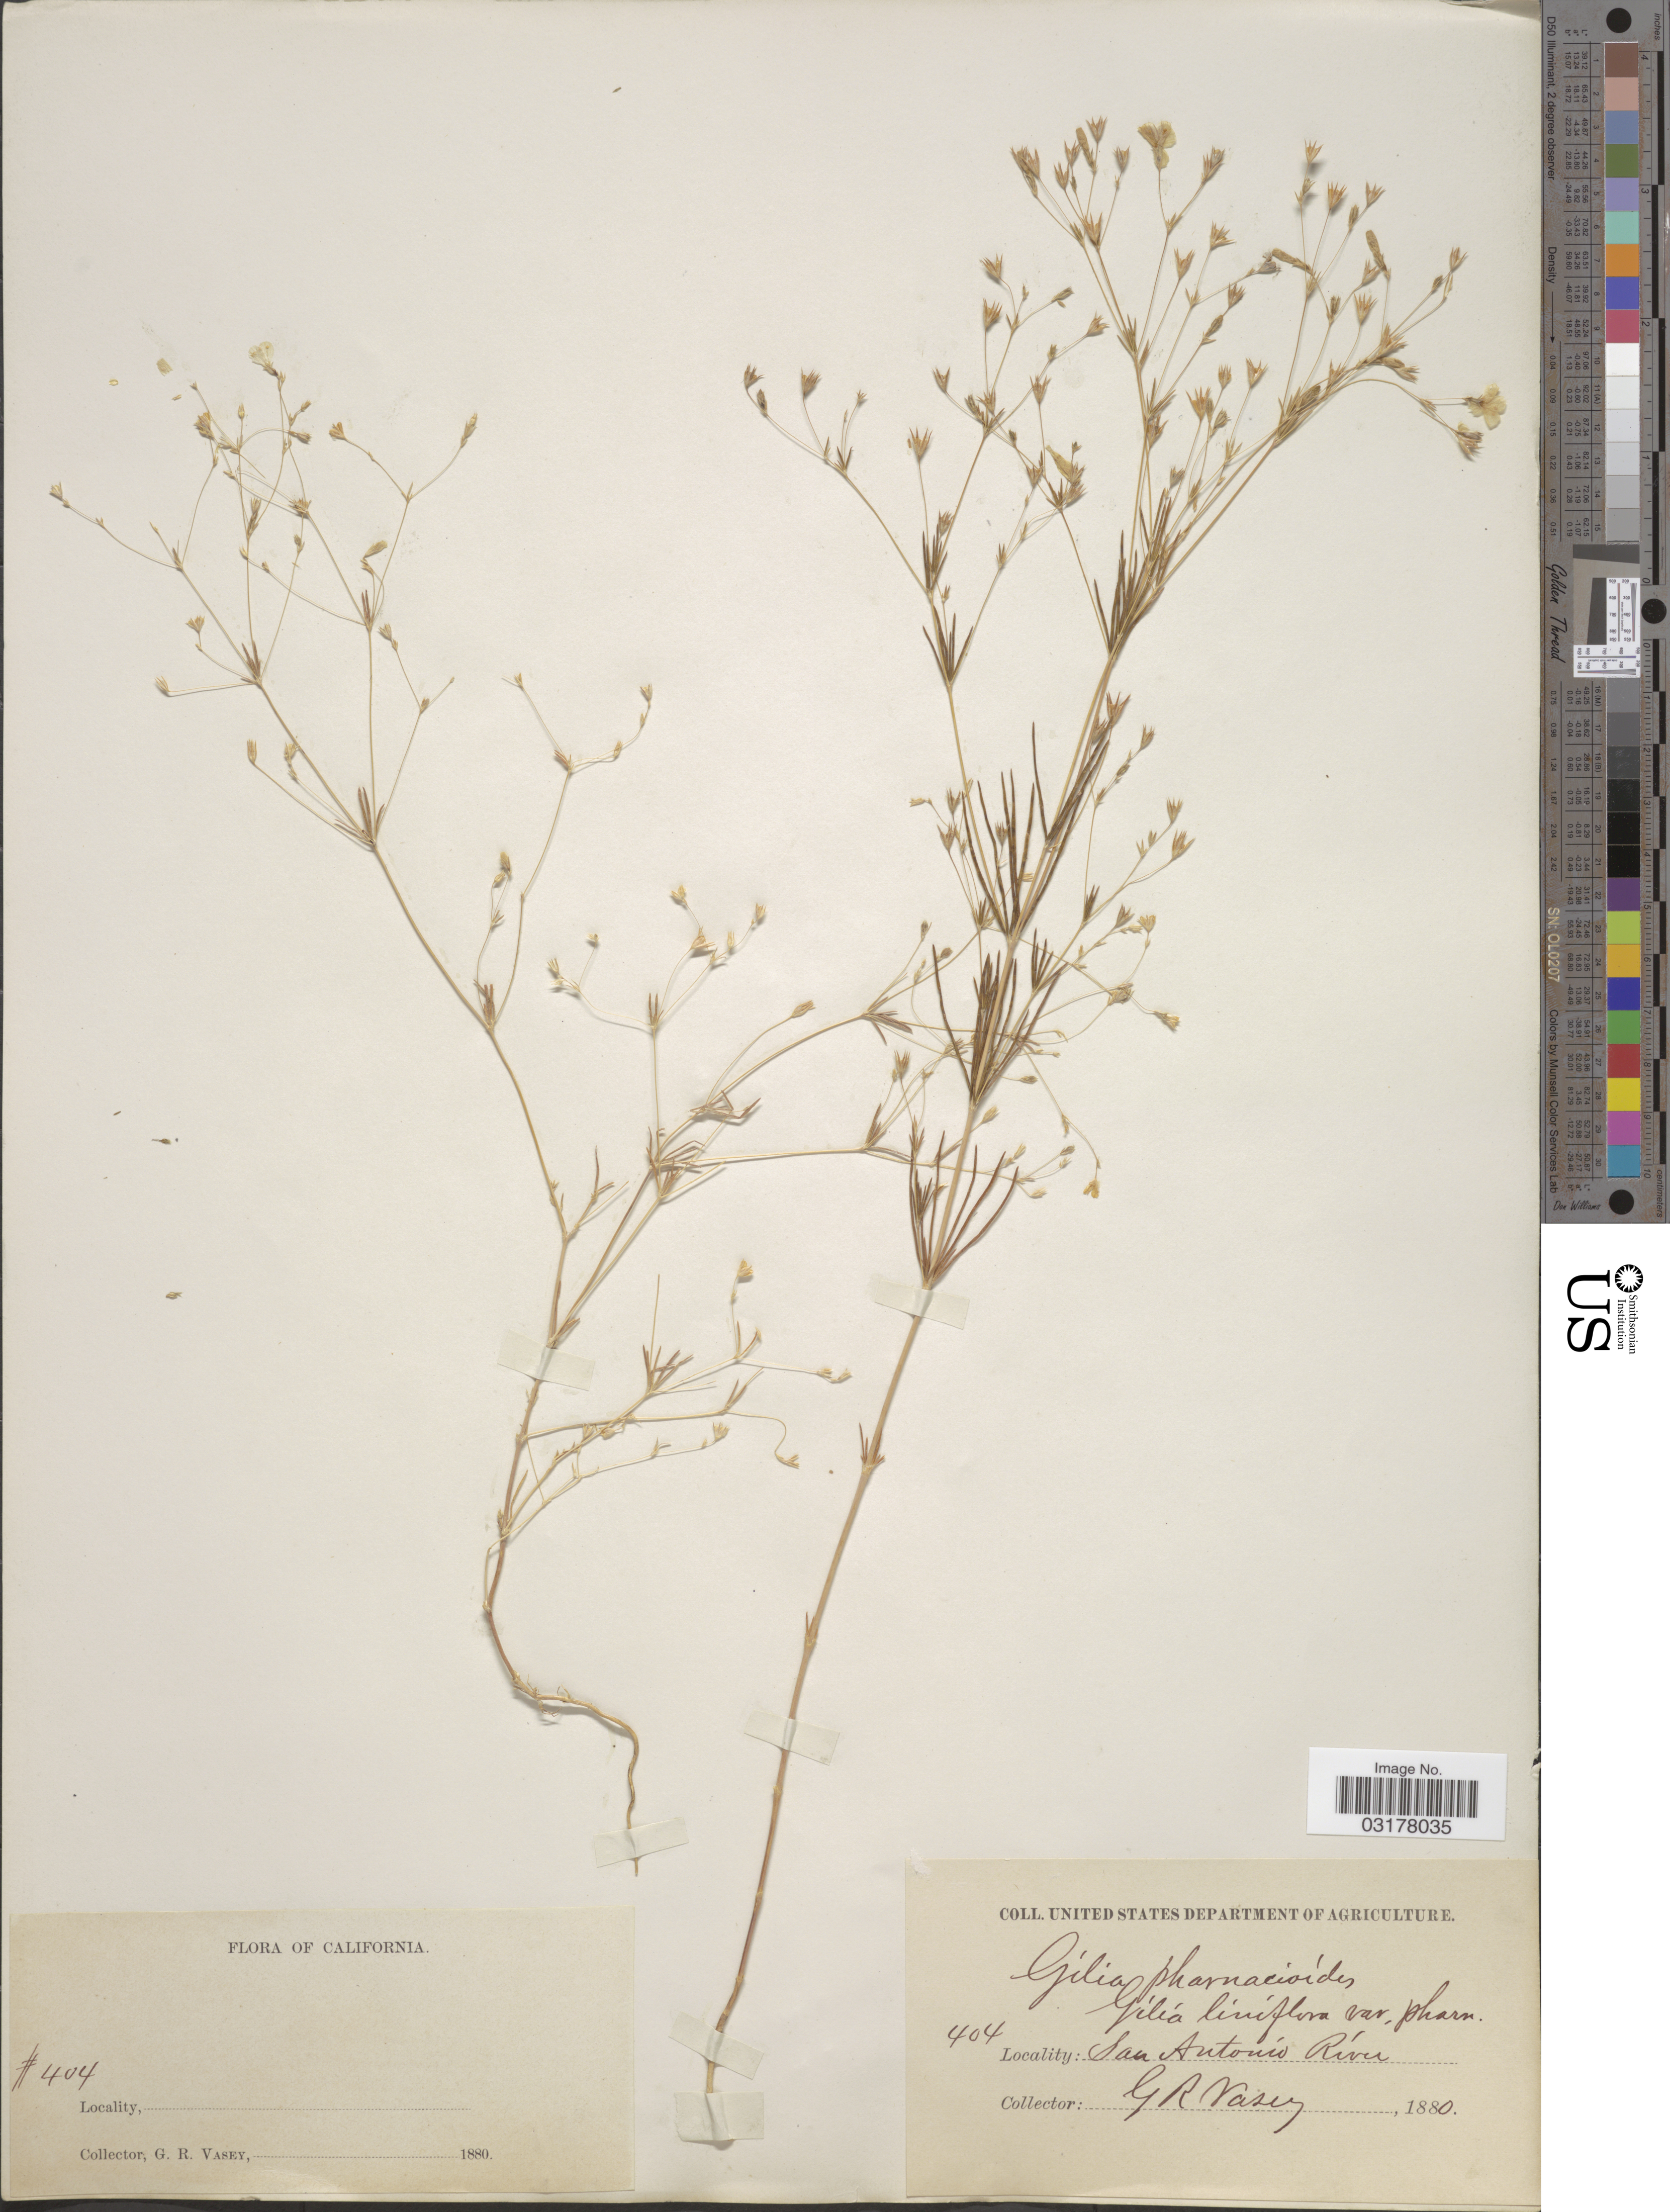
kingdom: Plantae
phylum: Tracheophyta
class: Magnoliopsida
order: Ericales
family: Polemoniaceae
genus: Leptosiphon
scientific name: Leptosiphon liniflorus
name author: (Benth.) J.M. Porter & L.A. Johnson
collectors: G. R. Vasey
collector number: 404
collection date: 1880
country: United States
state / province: California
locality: San Antonio River.